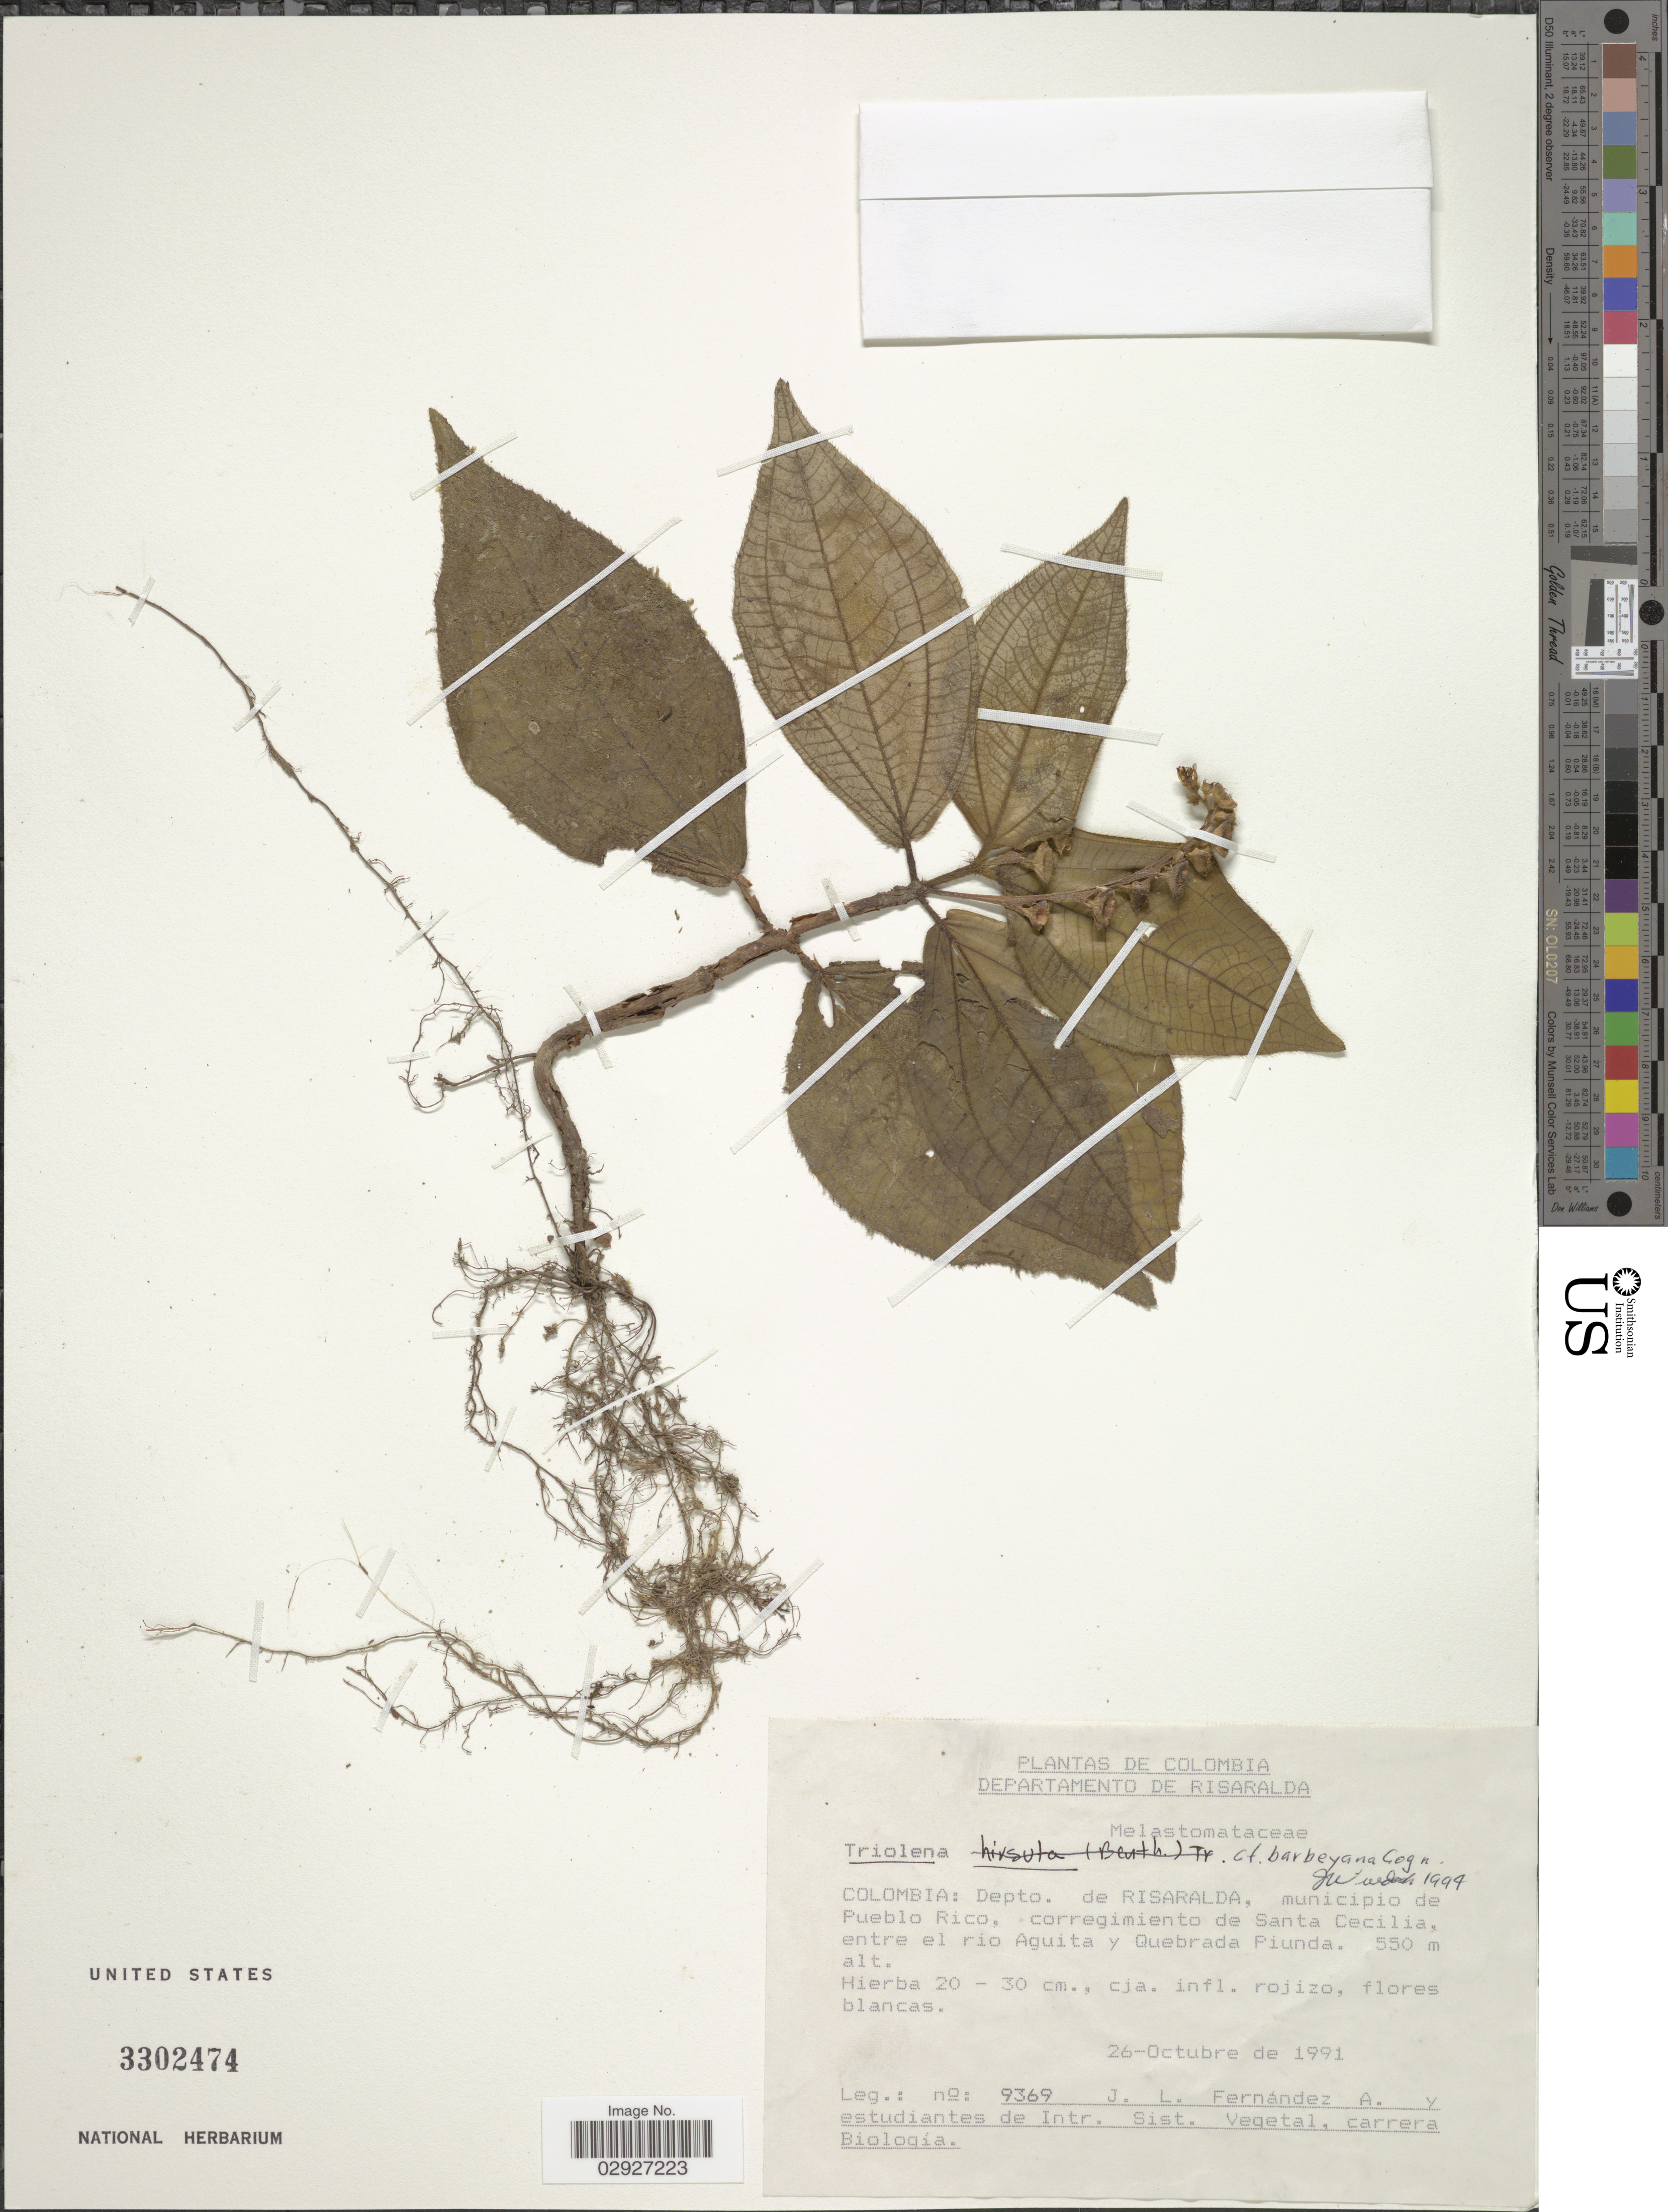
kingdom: Plantae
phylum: Tracheophyta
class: Magnoliopsida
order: Myrtales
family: Melastomataceae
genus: Triolena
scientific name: Triolena barbeyana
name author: Cogn.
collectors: J. Fernández & c. Estudiantes de Intr. Sist. Vegetal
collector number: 9369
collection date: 1991-10-26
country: Colombia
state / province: Risaralda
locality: Depto. de Risaralda, municipio de Pueblo Rico, corregimiento de Santa Cecilia, entre el rio Aguito y Quebrada Piunda.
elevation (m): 550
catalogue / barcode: US 3302474